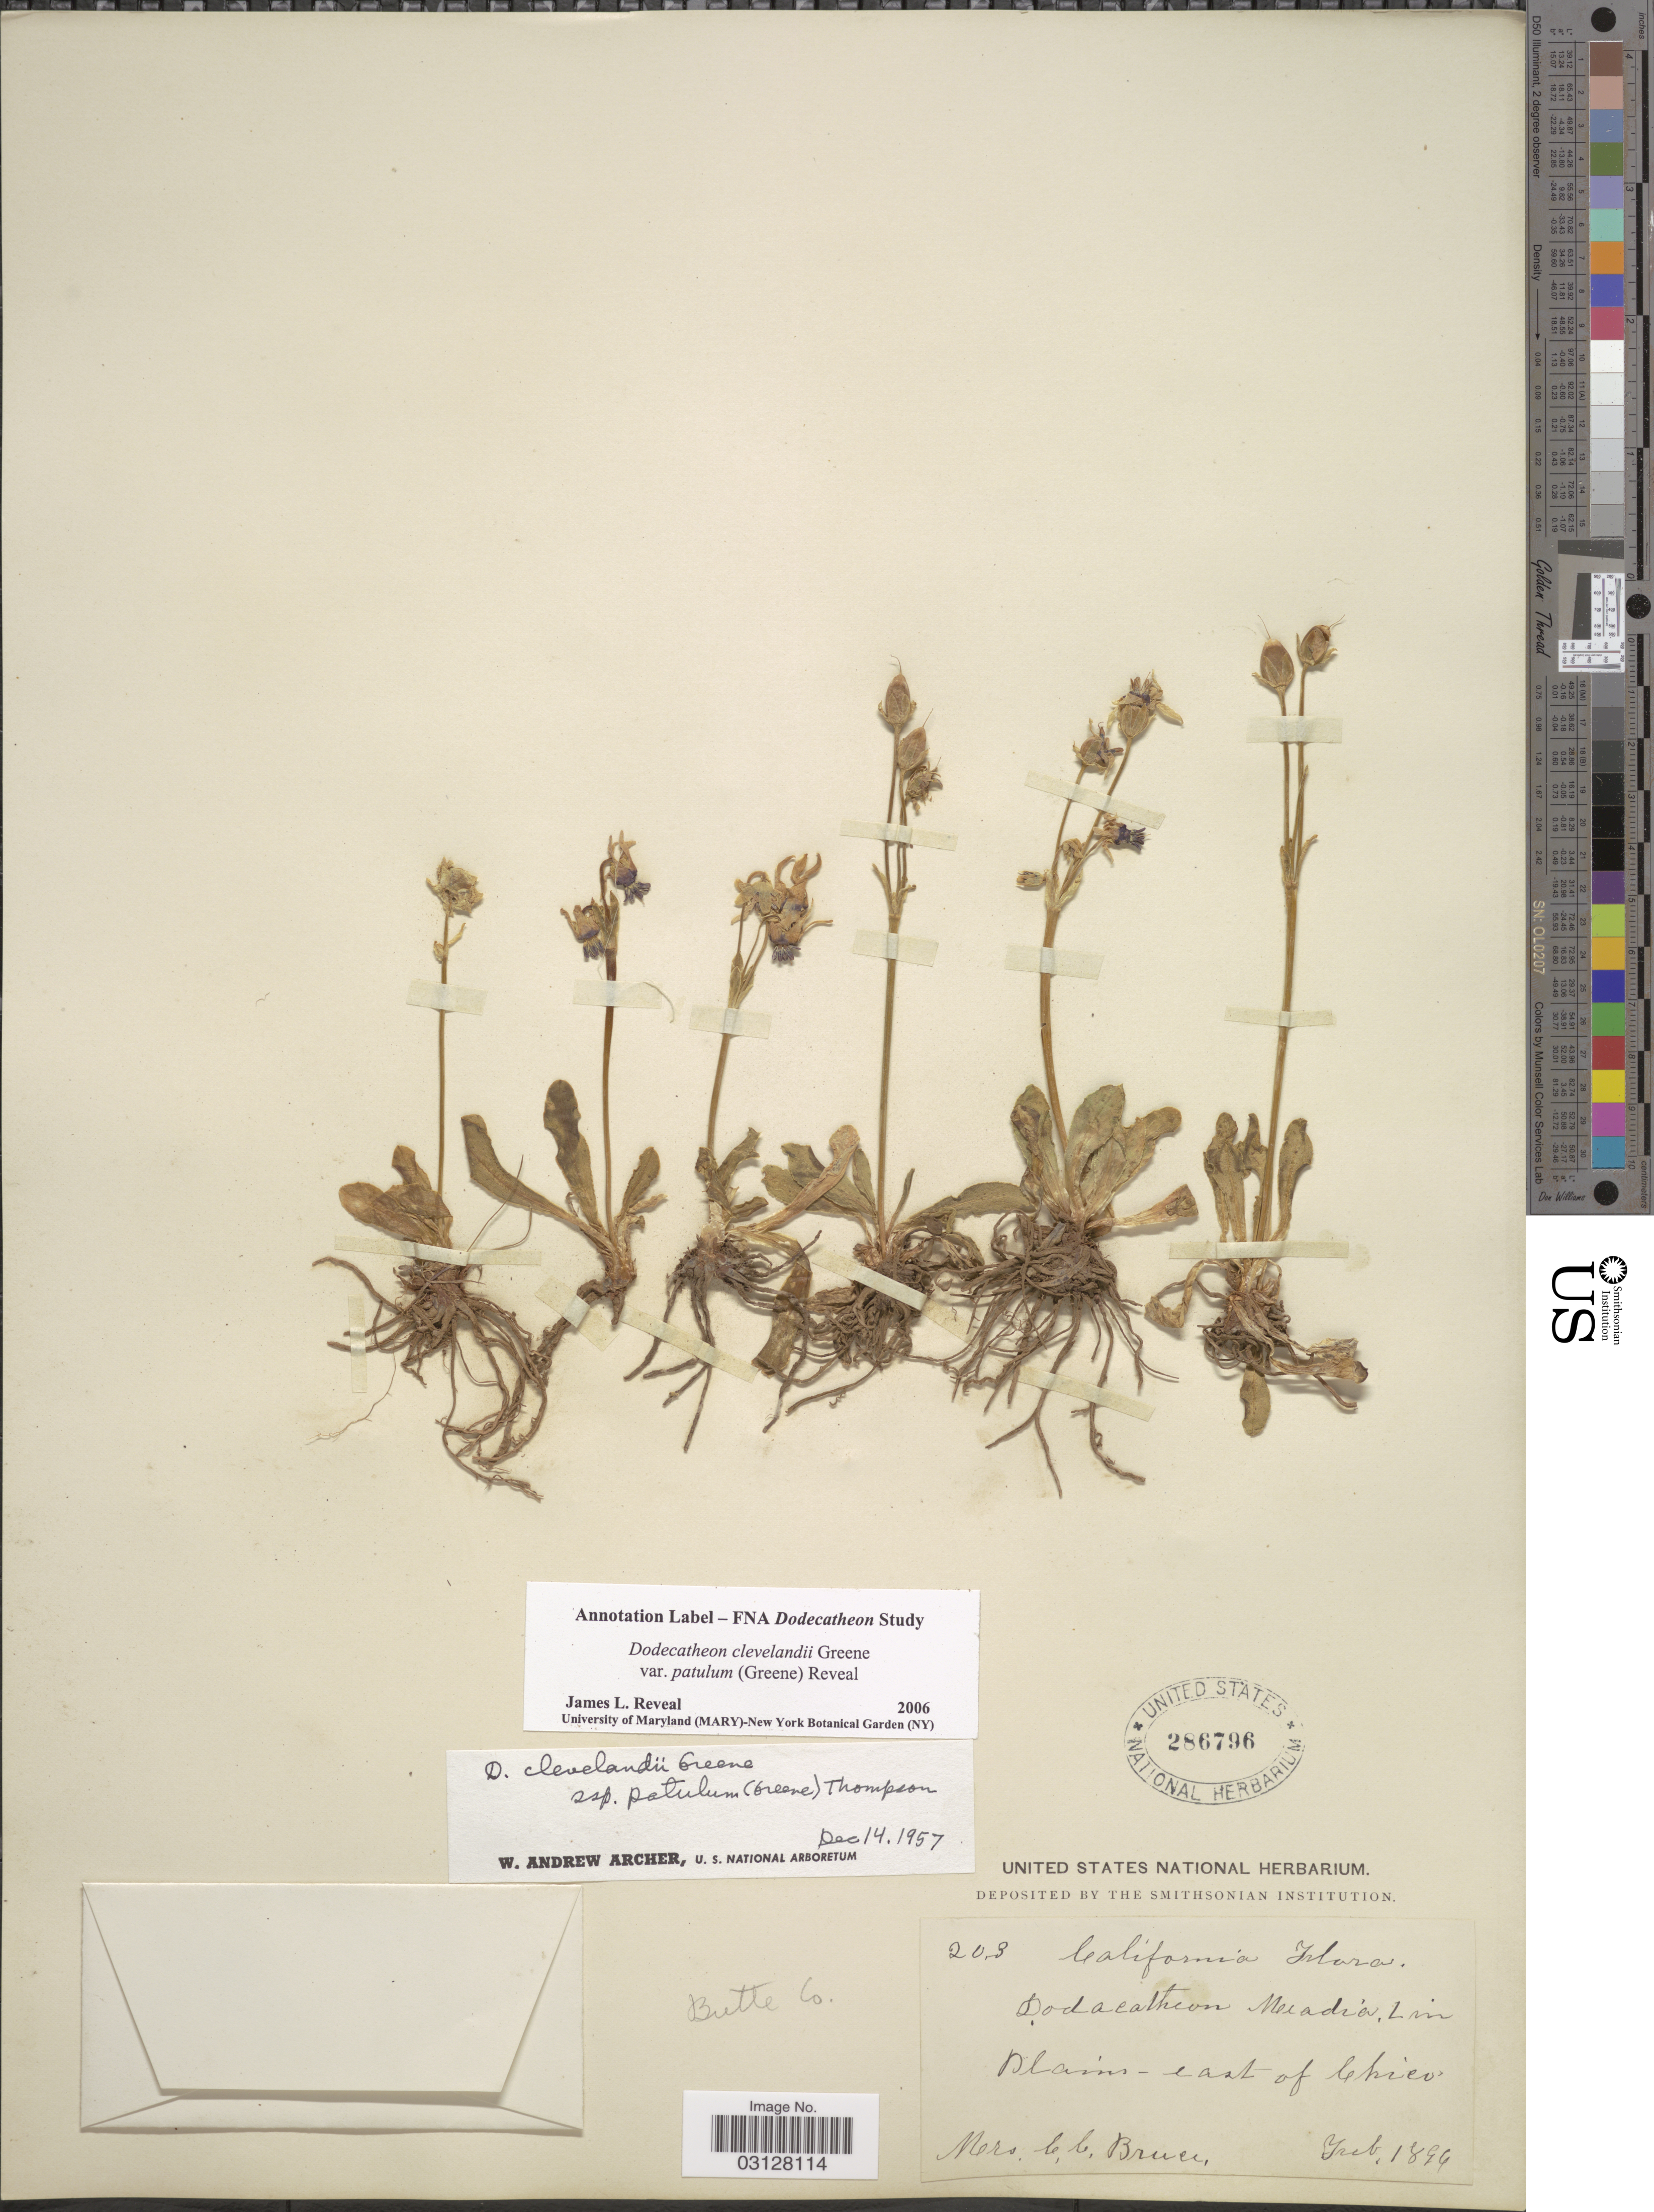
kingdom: Plantae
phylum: Tracheophyta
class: Magnoliopsida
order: Ericales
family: Primulaceae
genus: Dodecatheon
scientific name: Dodecatheon clevelandii var. patulum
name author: (Kuntze) Reveal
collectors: C. Bruce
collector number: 203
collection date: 1894-02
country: United States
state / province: California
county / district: Butte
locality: Plains-east of Chico. Butte Co.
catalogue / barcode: US 286796